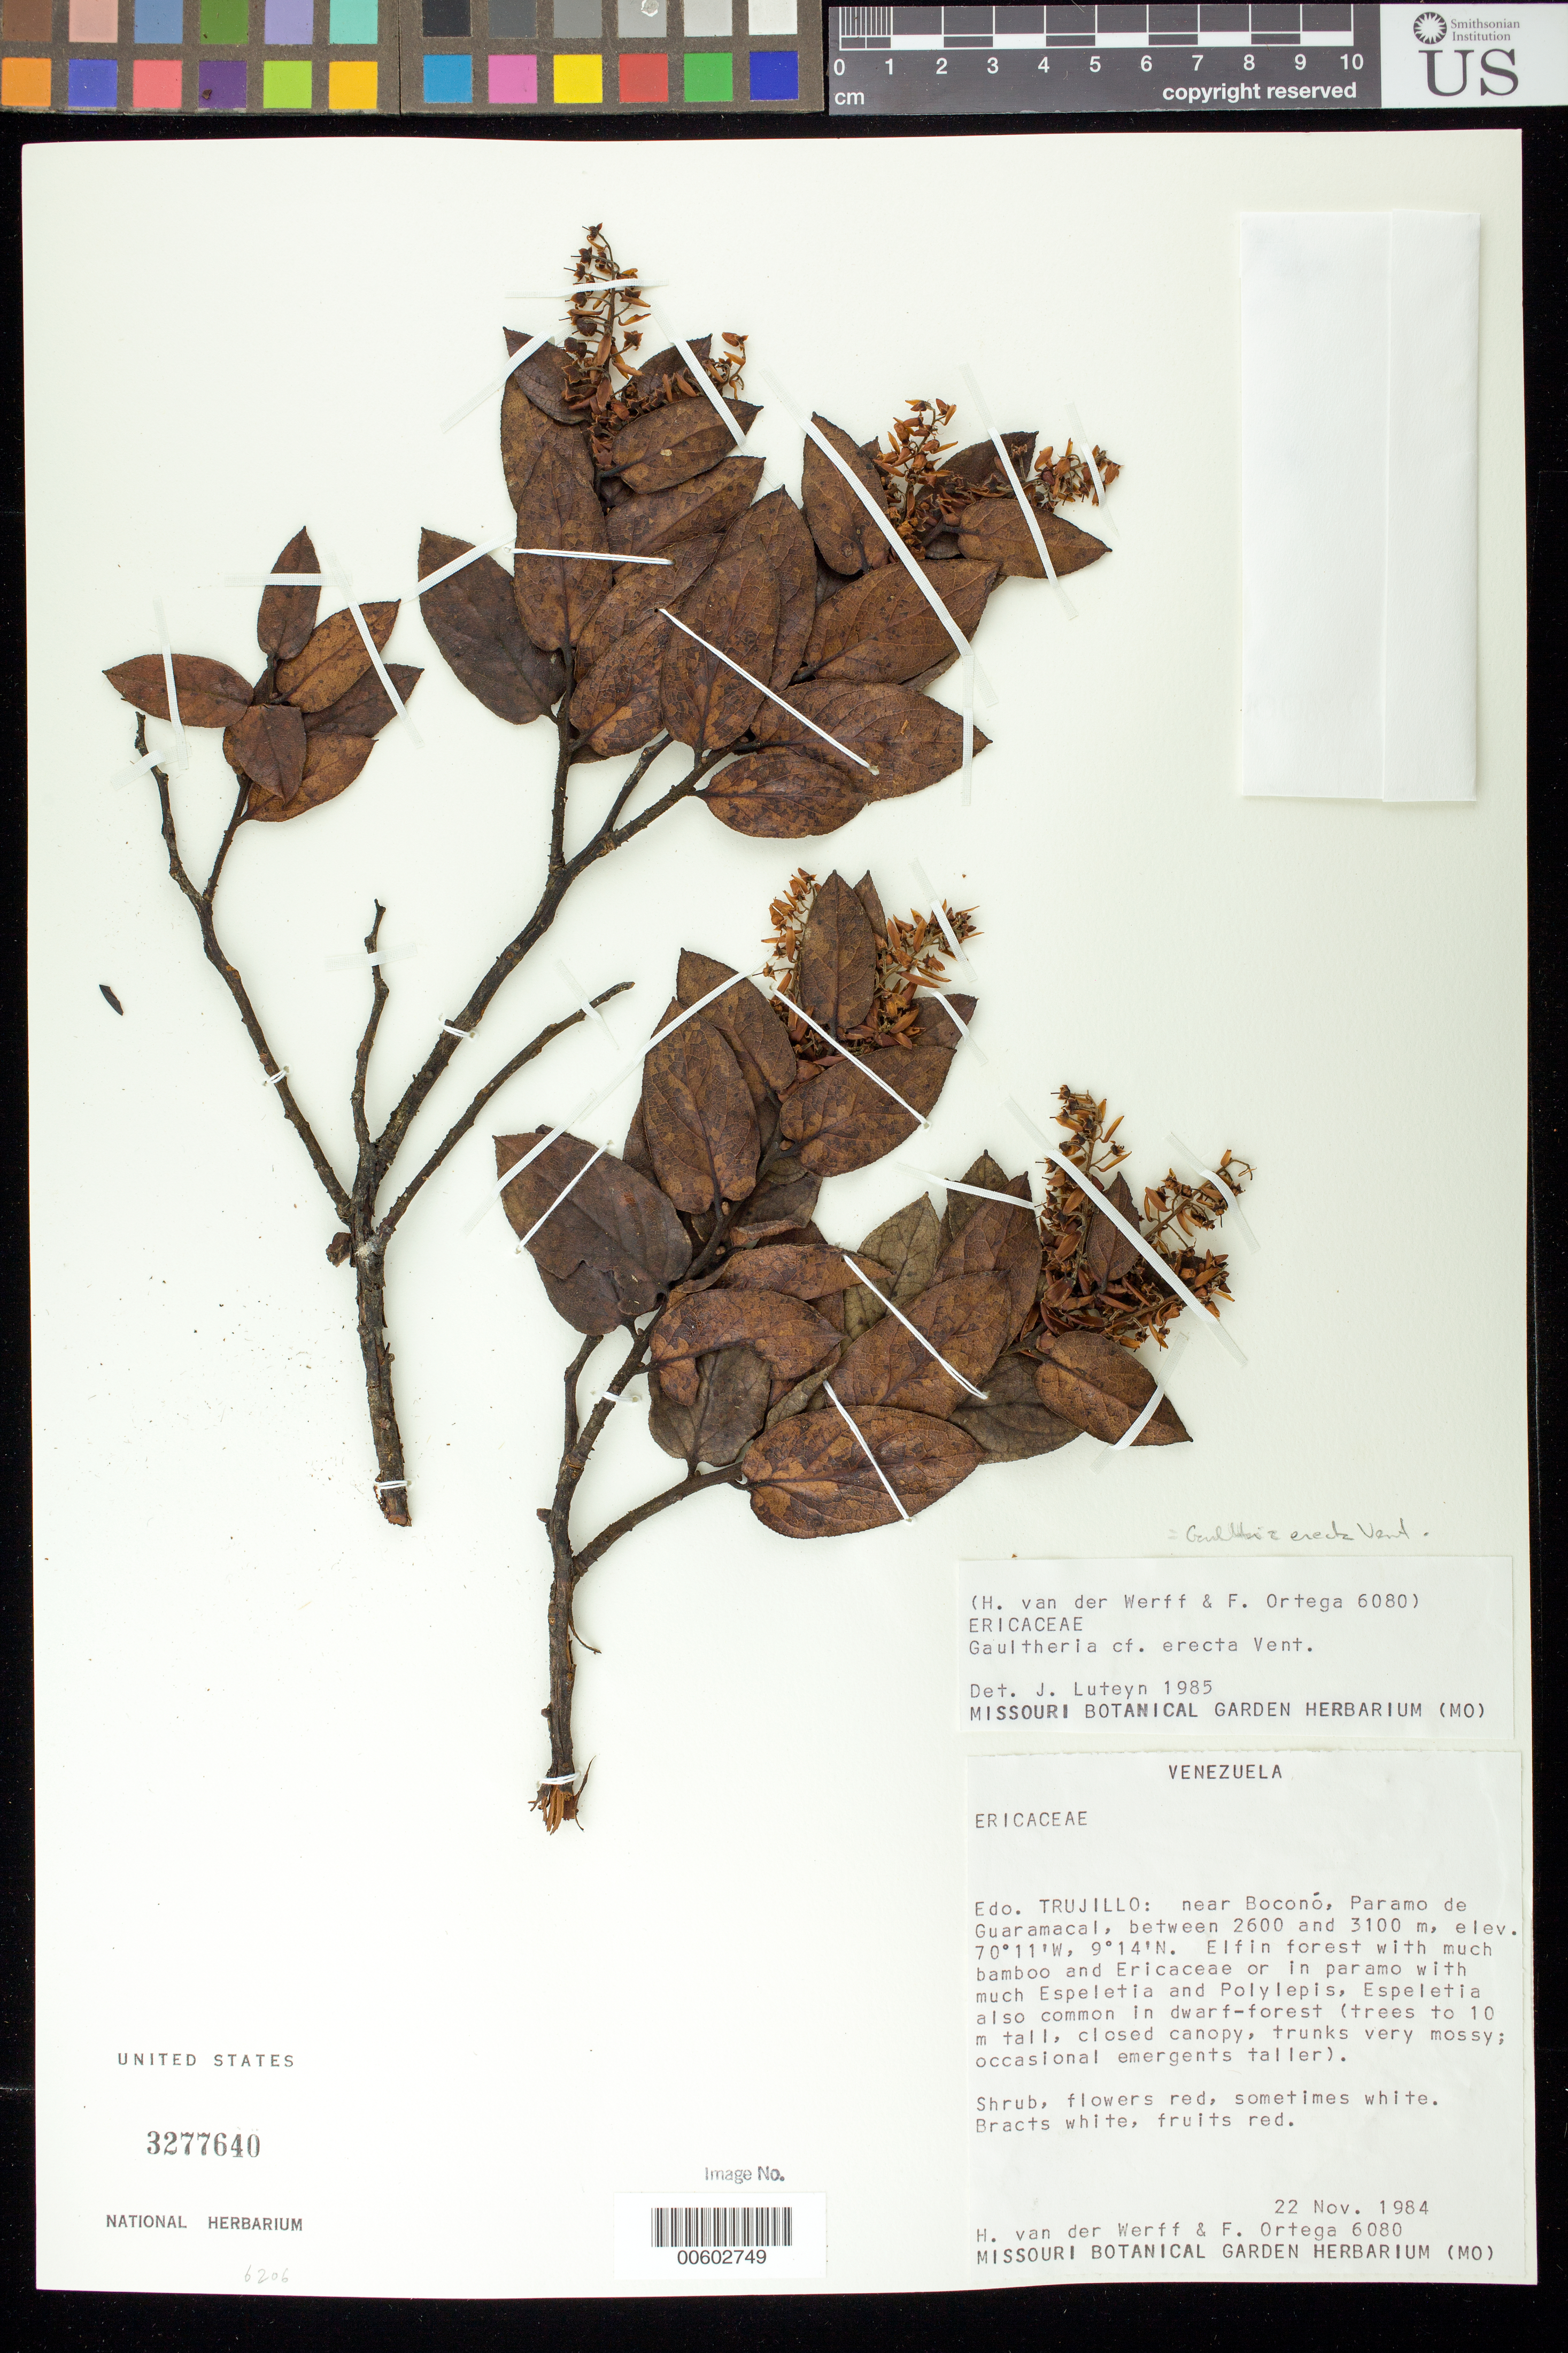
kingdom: Plantae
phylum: Tracheophyta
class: Magnoliopsida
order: Ericales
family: Ericaceae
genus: Gaultheria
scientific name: Gaultheria erecta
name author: Vent.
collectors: H. van der Werff & F. J. Ortega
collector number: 6080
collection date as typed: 22 Nov 1984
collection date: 1984-11-22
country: Venezuela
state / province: Trujillo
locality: Paramo de Guaramacal, near Boconó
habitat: Elfin forest with much bamboo and Ericaceae or in páramo with much Espeletia and Polylepis, Espeletia also common in dwarfETC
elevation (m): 2600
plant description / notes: MO, PORT, US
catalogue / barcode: US 3277640